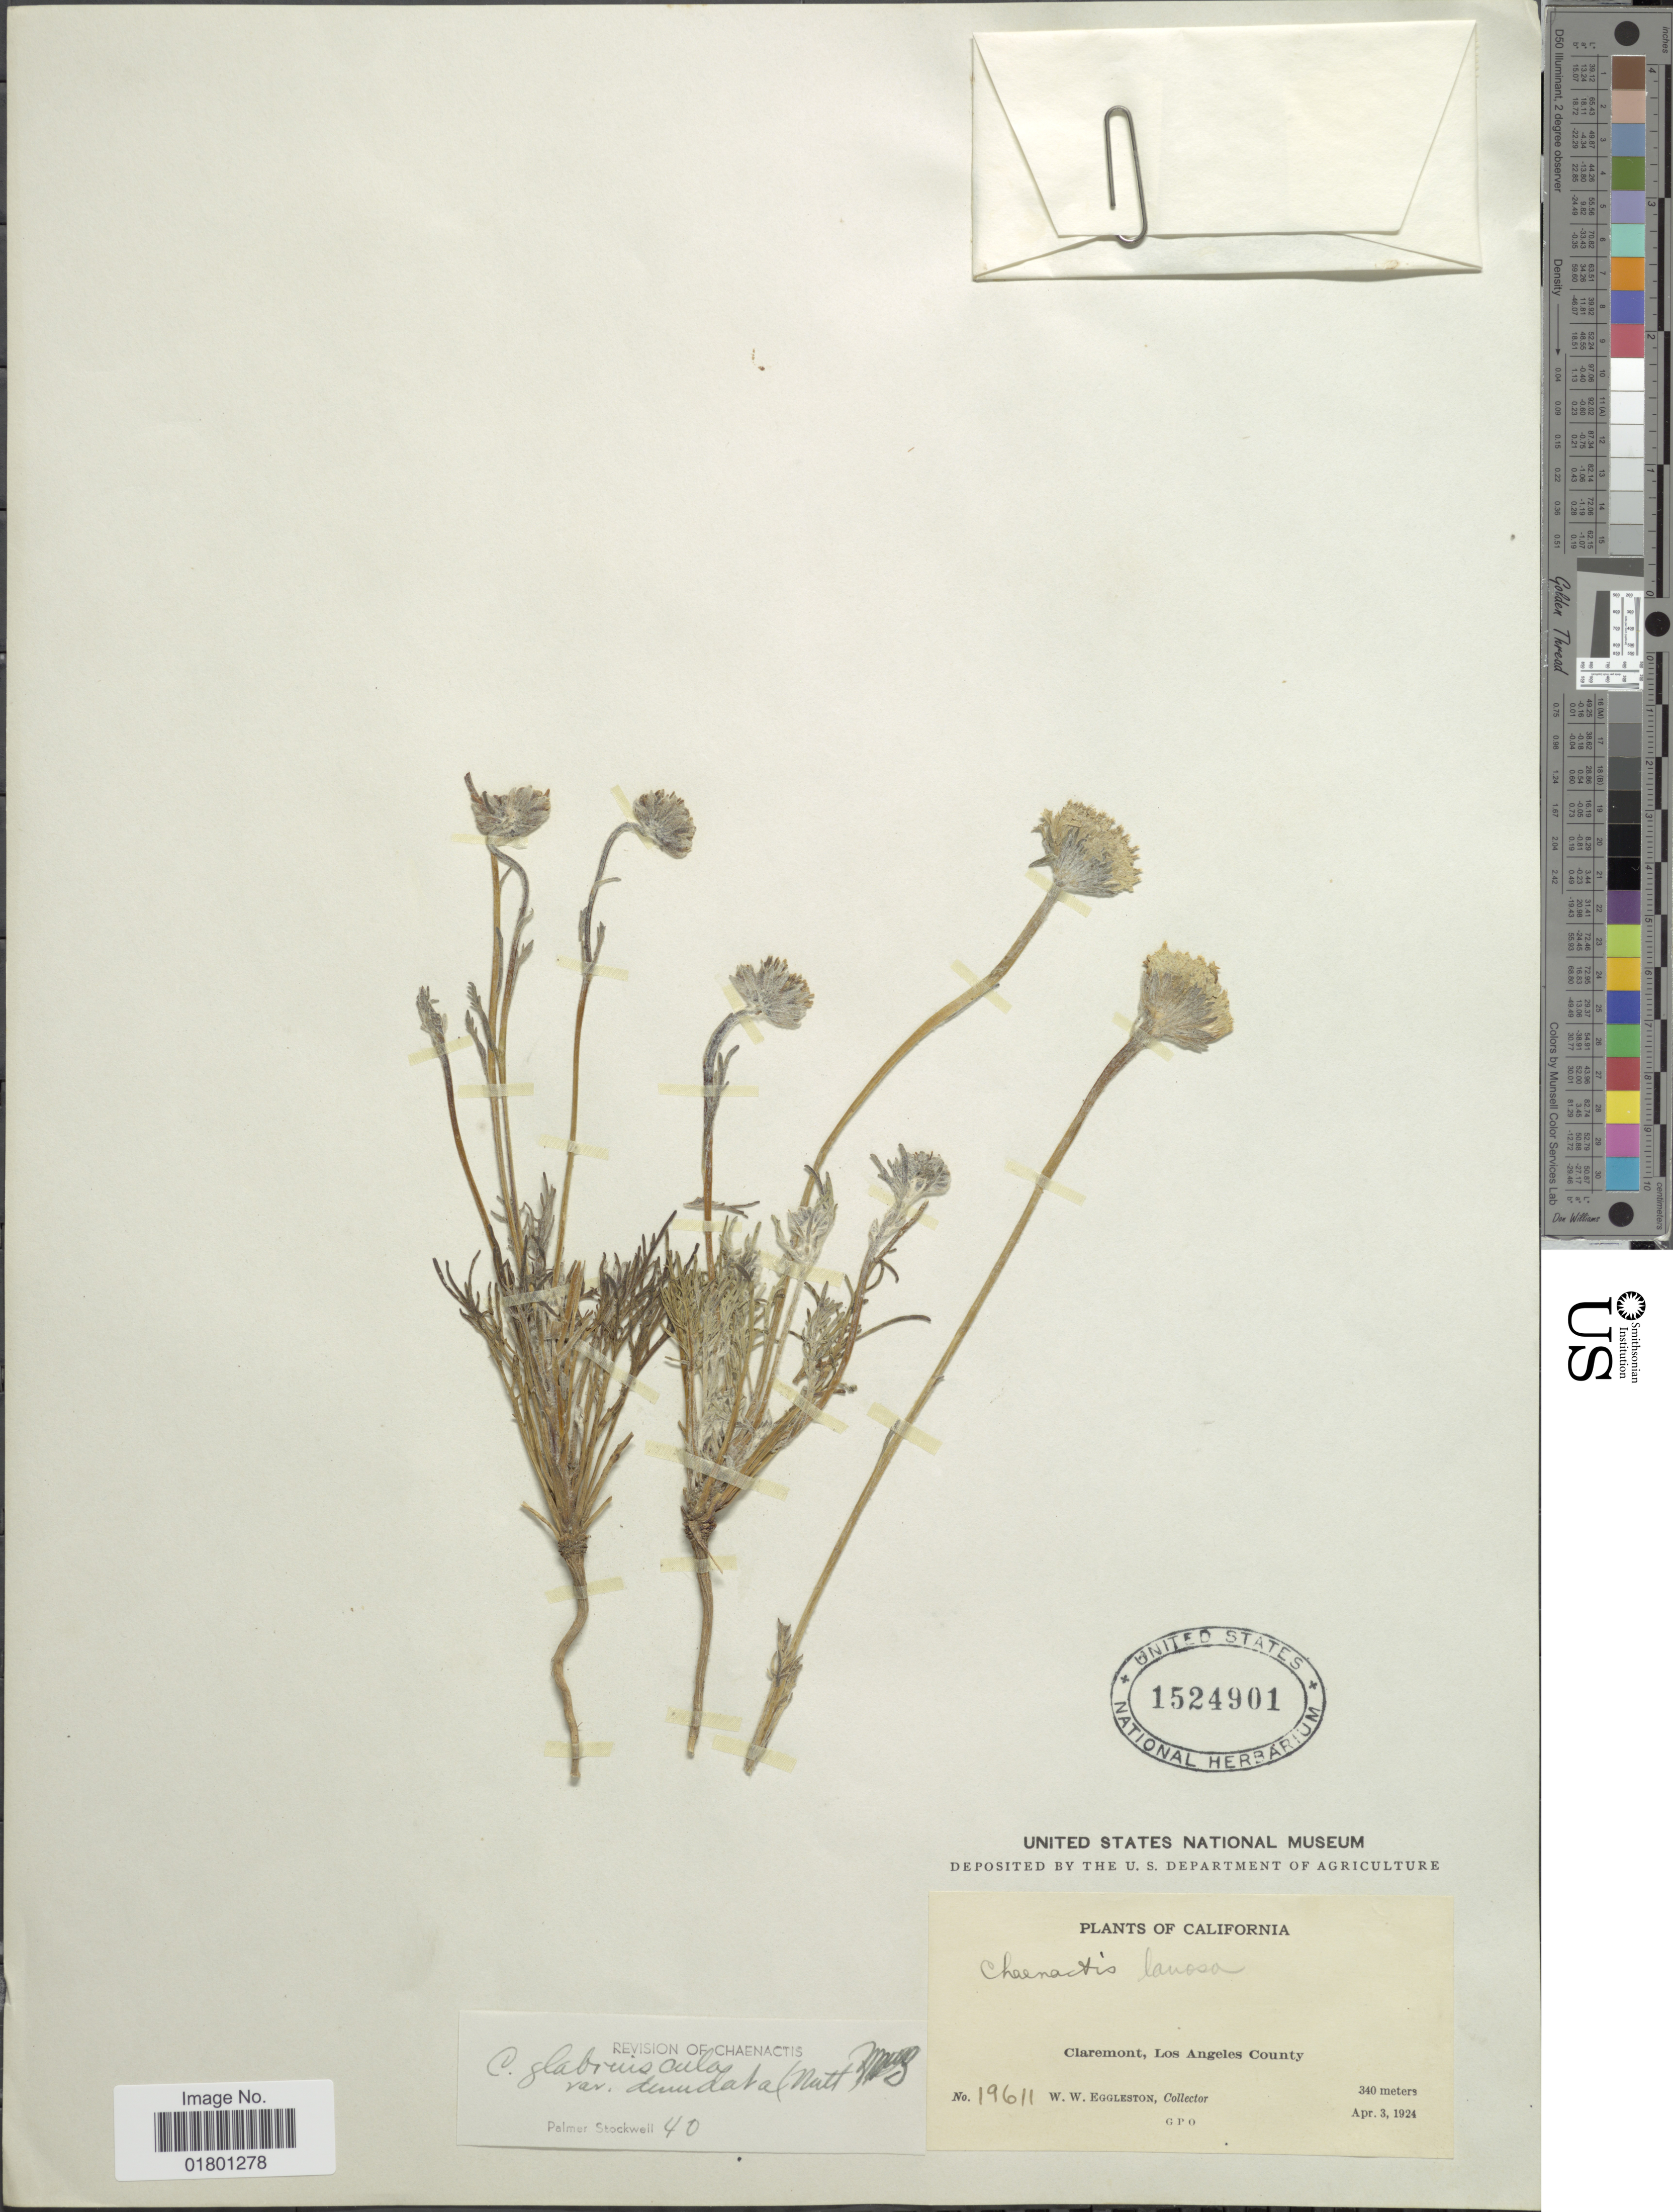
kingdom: Plantae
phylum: Tracheophyta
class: Magnoliopsida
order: Asterales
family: Asteraceae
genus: Chaenactis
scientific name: Chaenactis glabriuscula var. denudata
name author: (Nutt.) Munz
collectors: W. W. Eggleston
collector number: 19611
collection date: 1924-04-03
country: United States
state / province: California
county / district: Los Angeles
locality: Claremont, Los Angeles County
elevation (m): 340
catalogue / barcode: US 1524901